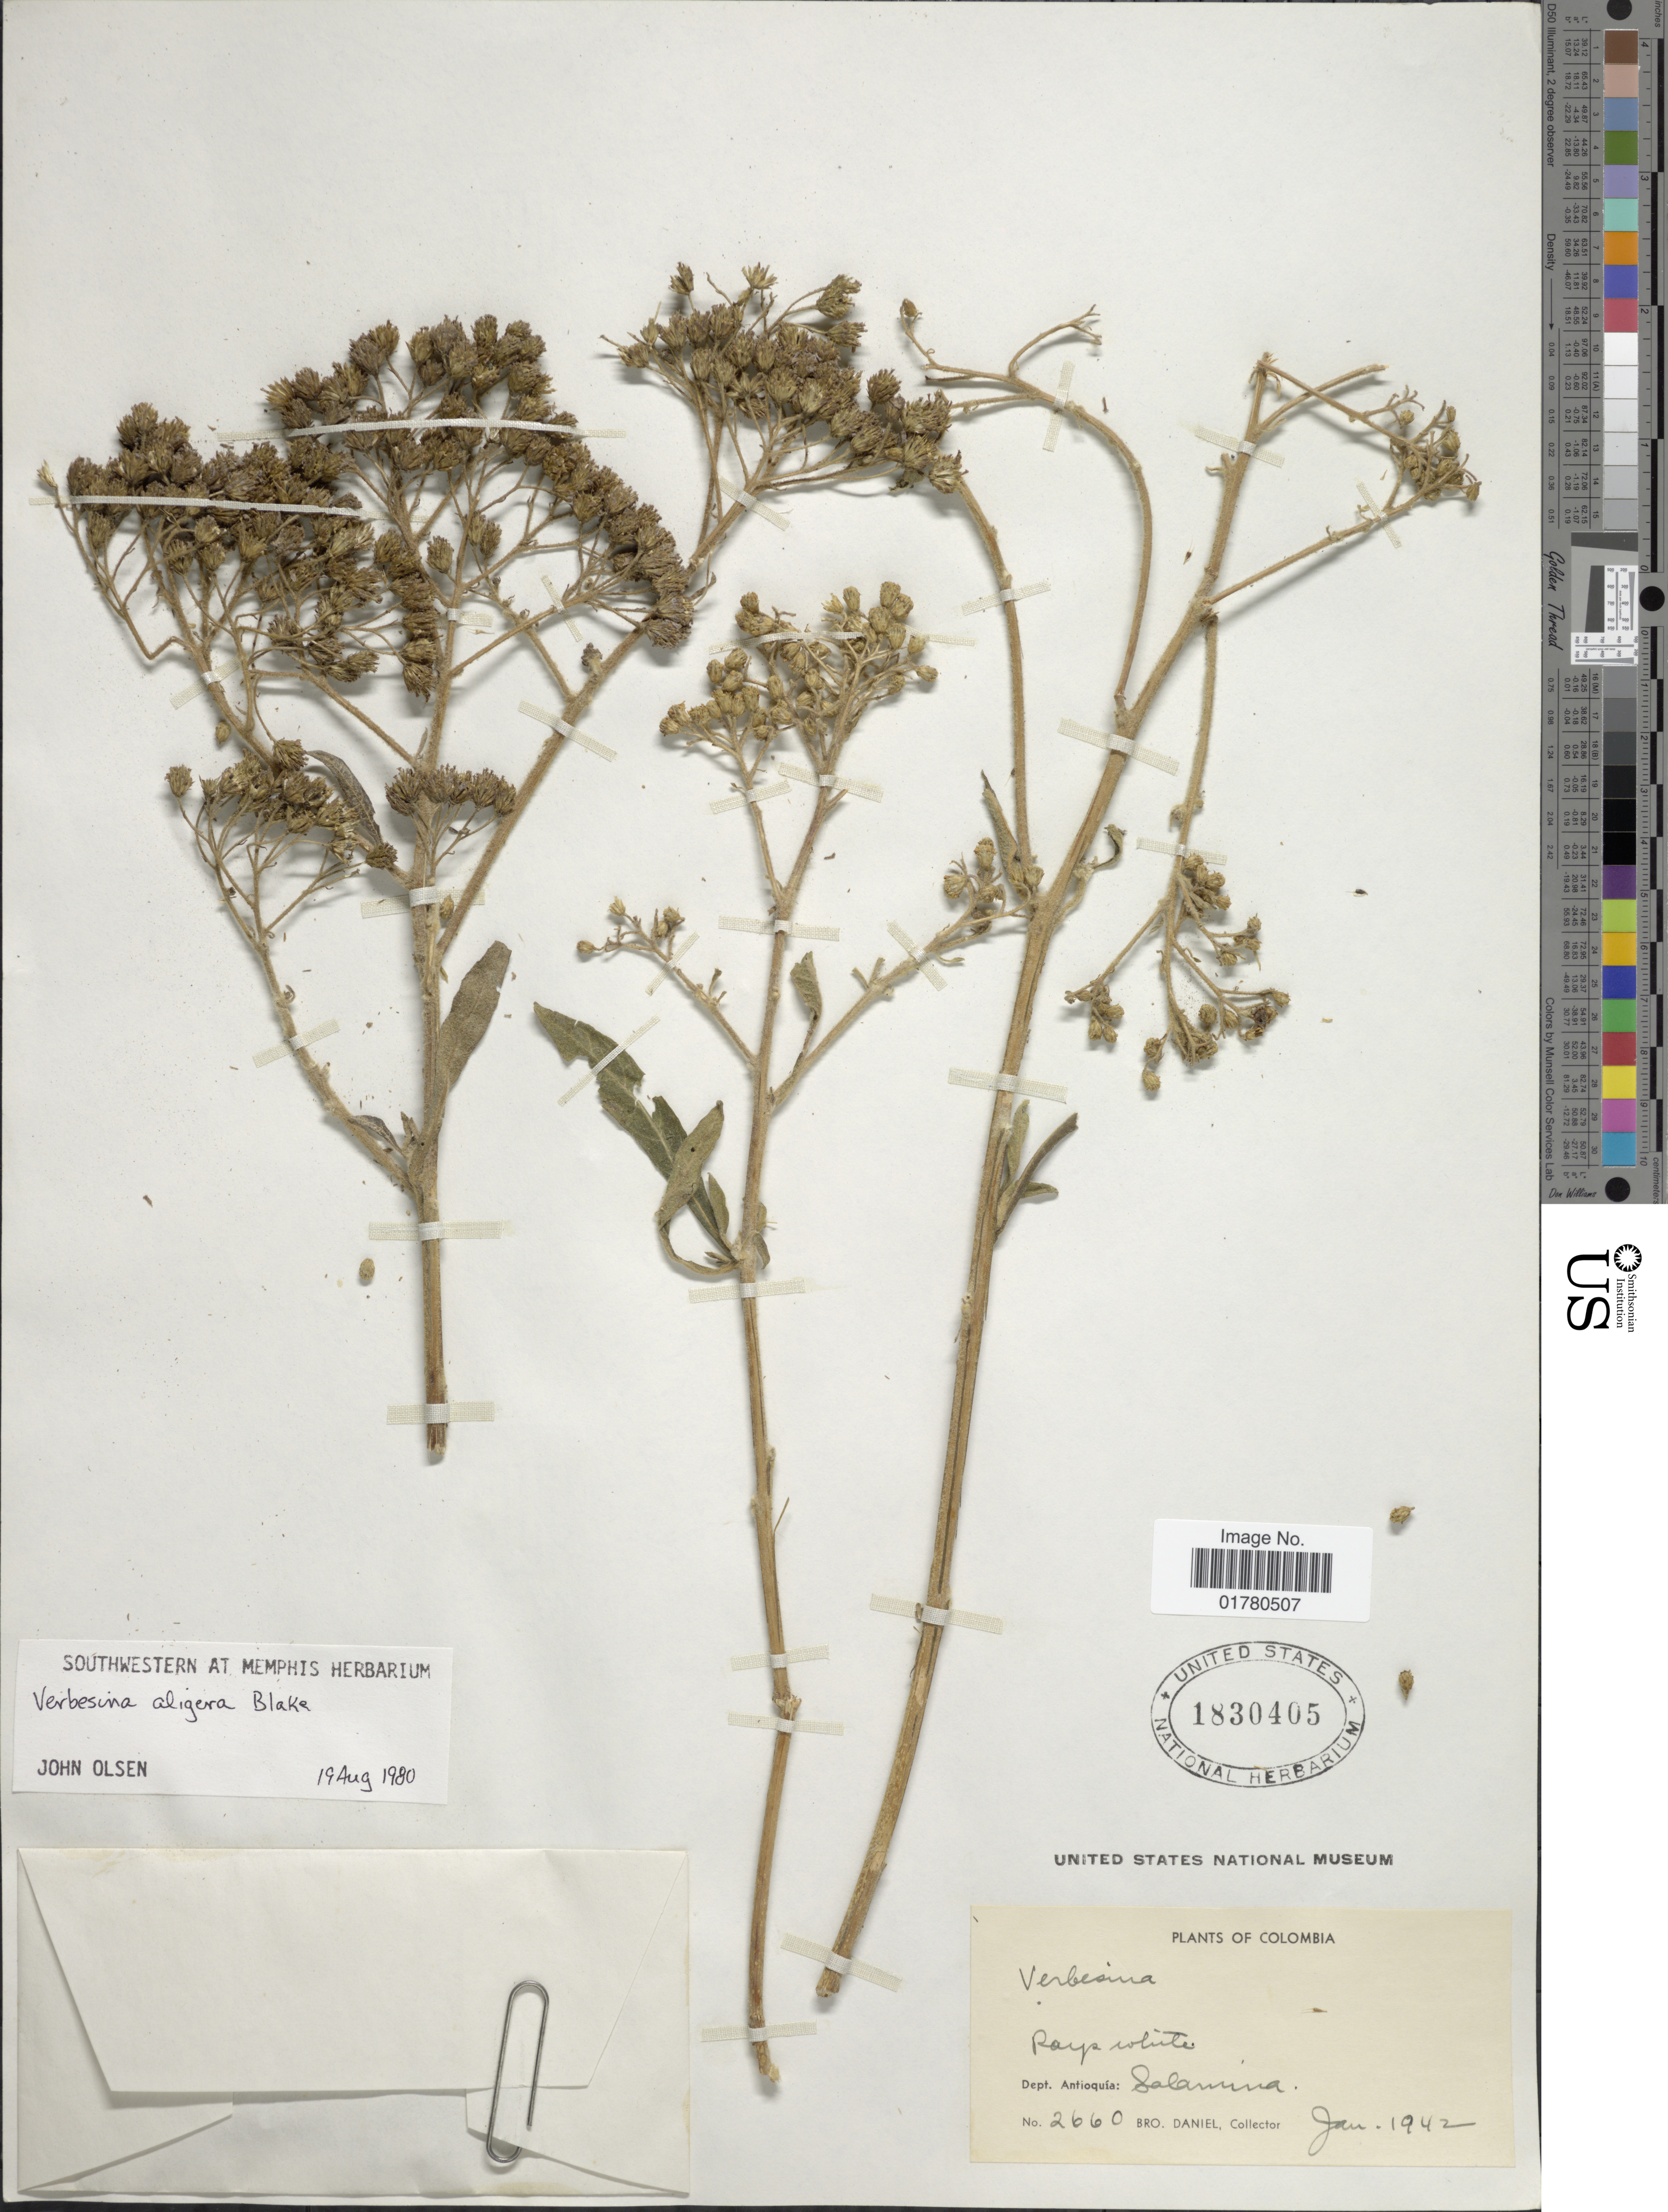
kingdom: Plantae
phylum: Tracheophyta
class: Magnoliopsida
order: Asterales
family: Asteraceae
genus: Verbesina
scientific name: Verbesina aligera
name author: S.F. Blake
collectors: Bro. Daniel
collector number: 2660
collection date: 1942-01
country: Colombia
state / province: Antioquia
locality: Dept. Antioquía: Salamina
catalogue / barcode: US 1830405